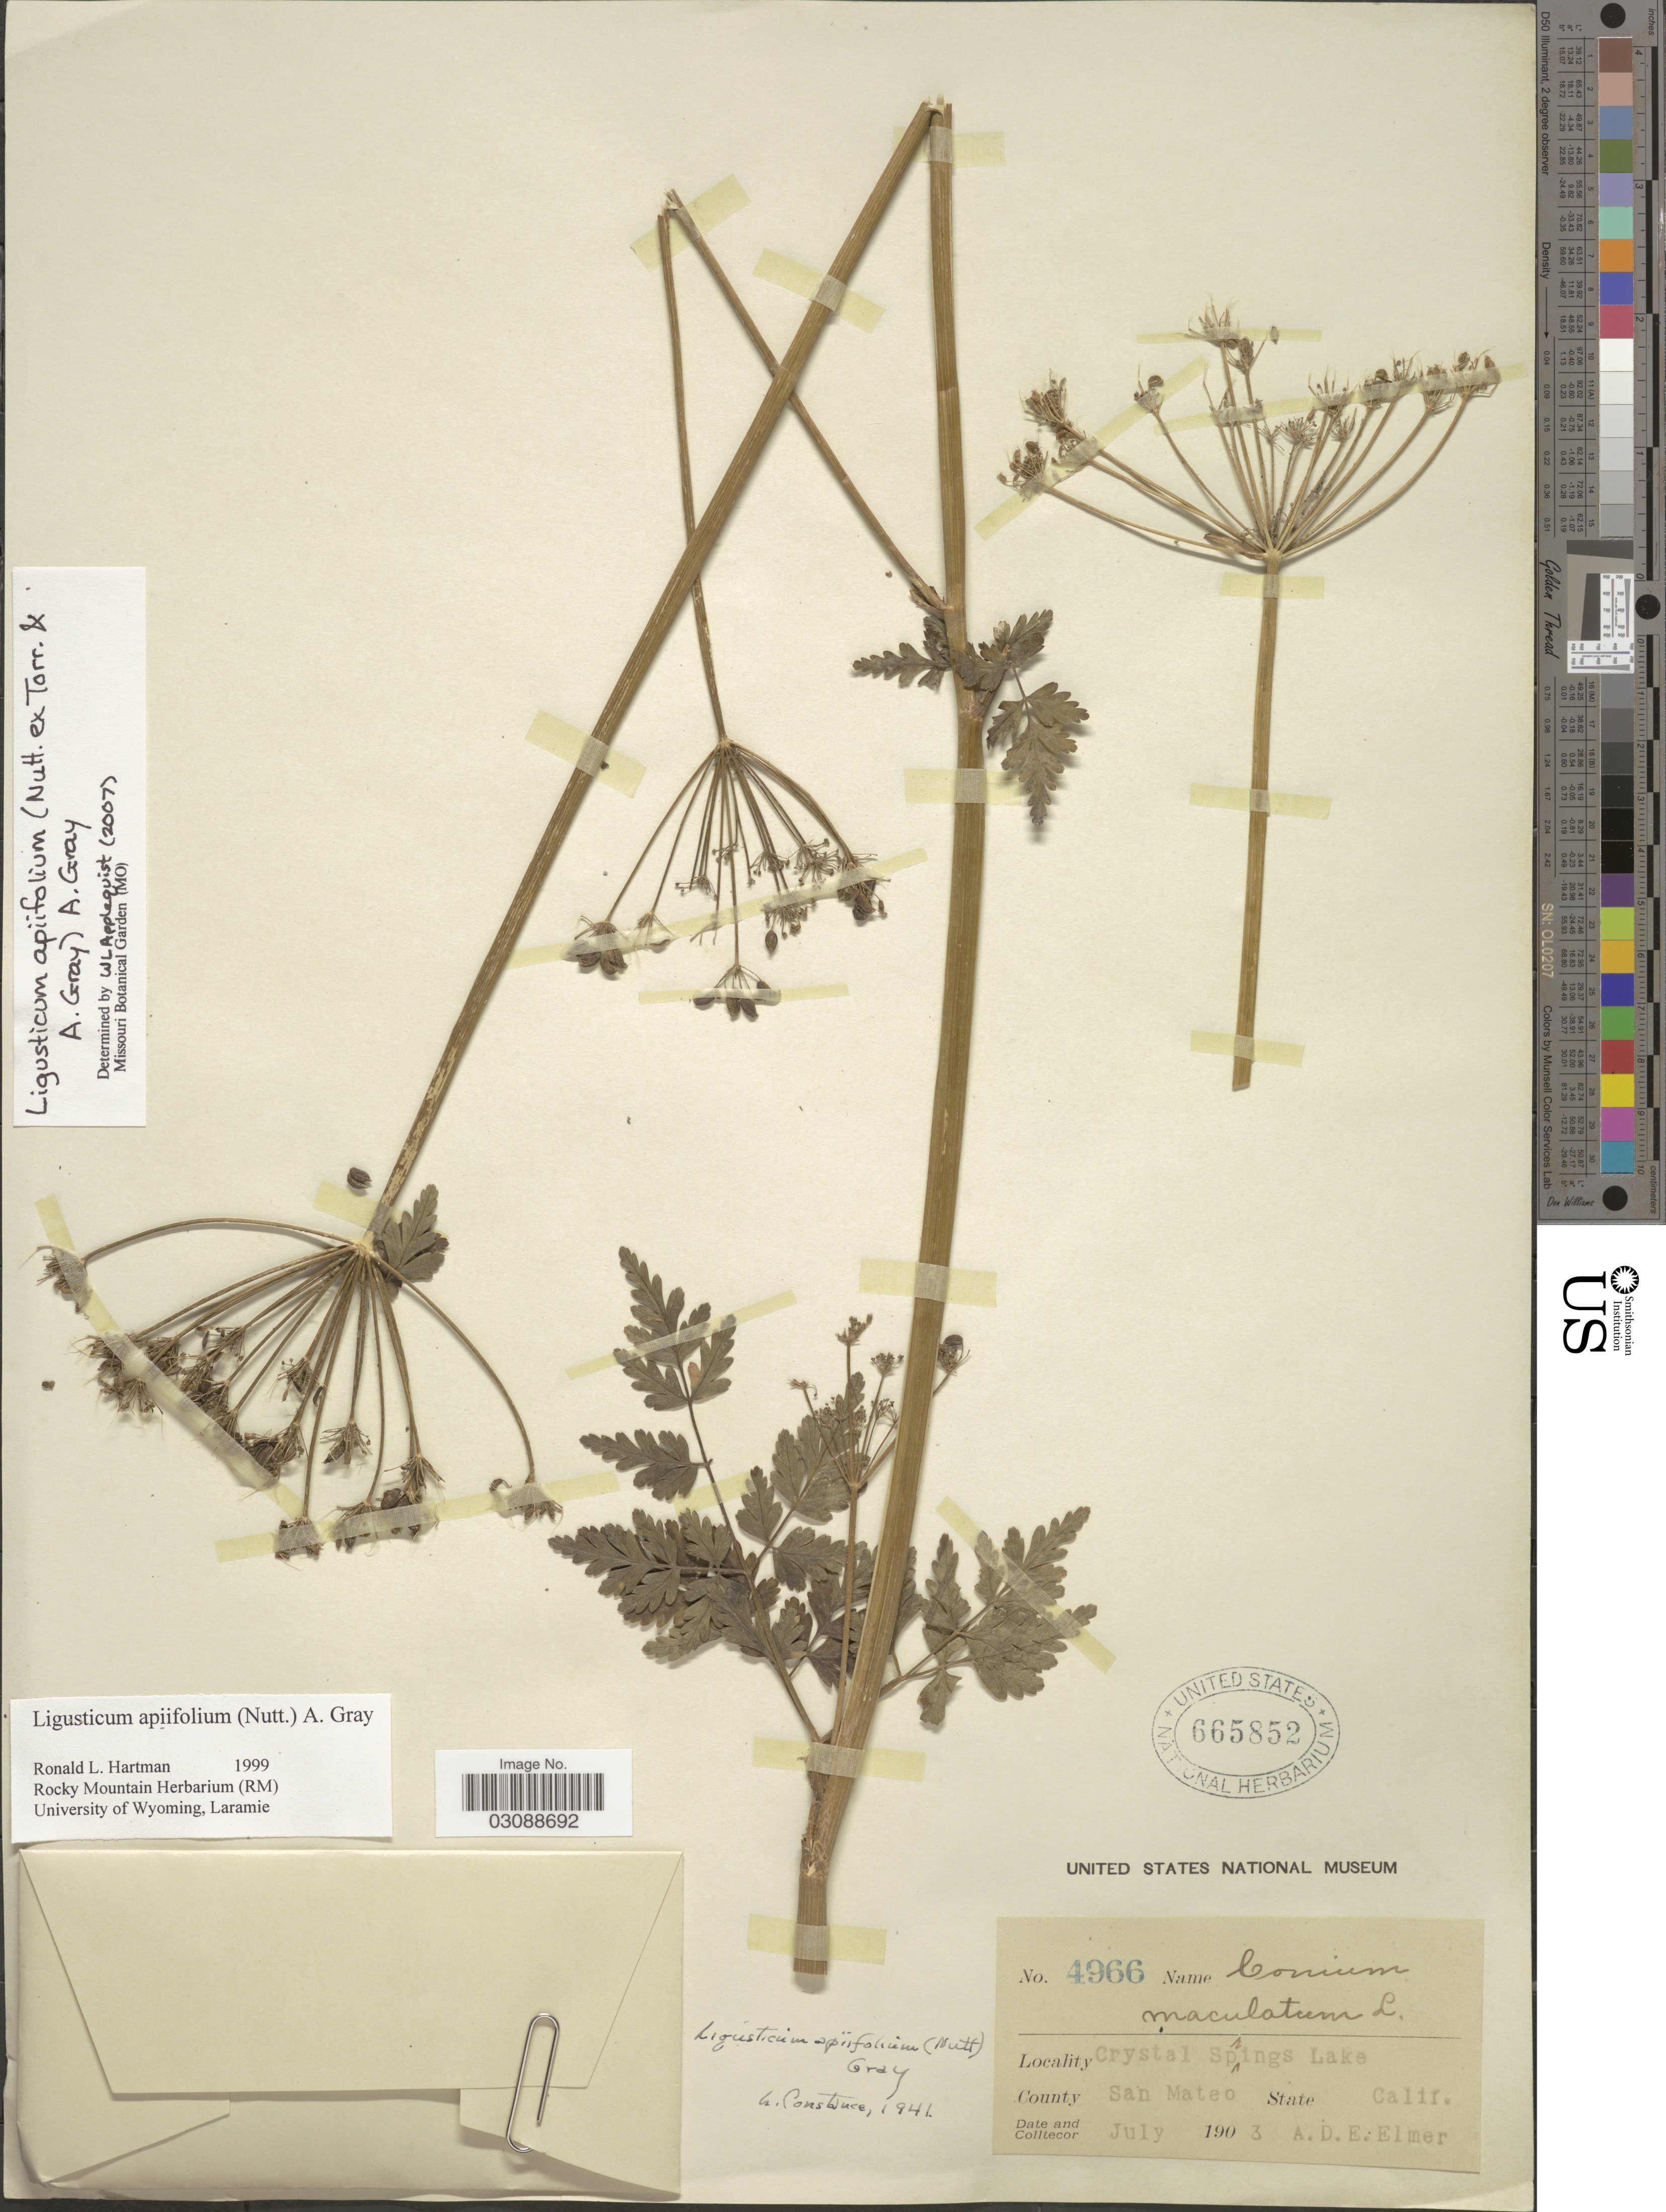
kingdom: Plantae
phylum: Tracheophyta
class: Magnoliopsida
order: Apiales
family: Apiaceae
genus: Ligusticum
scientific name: Ligusticum apiifolium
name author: (Nutt. ex Torr. & A. Gray) A. Gray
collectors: A. D. E. Elmer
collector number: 4966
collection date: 1903-07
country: United States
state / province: California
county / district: San Mateo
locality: Crystal Springs Lake. County San Mateo.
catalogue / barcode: US 665852